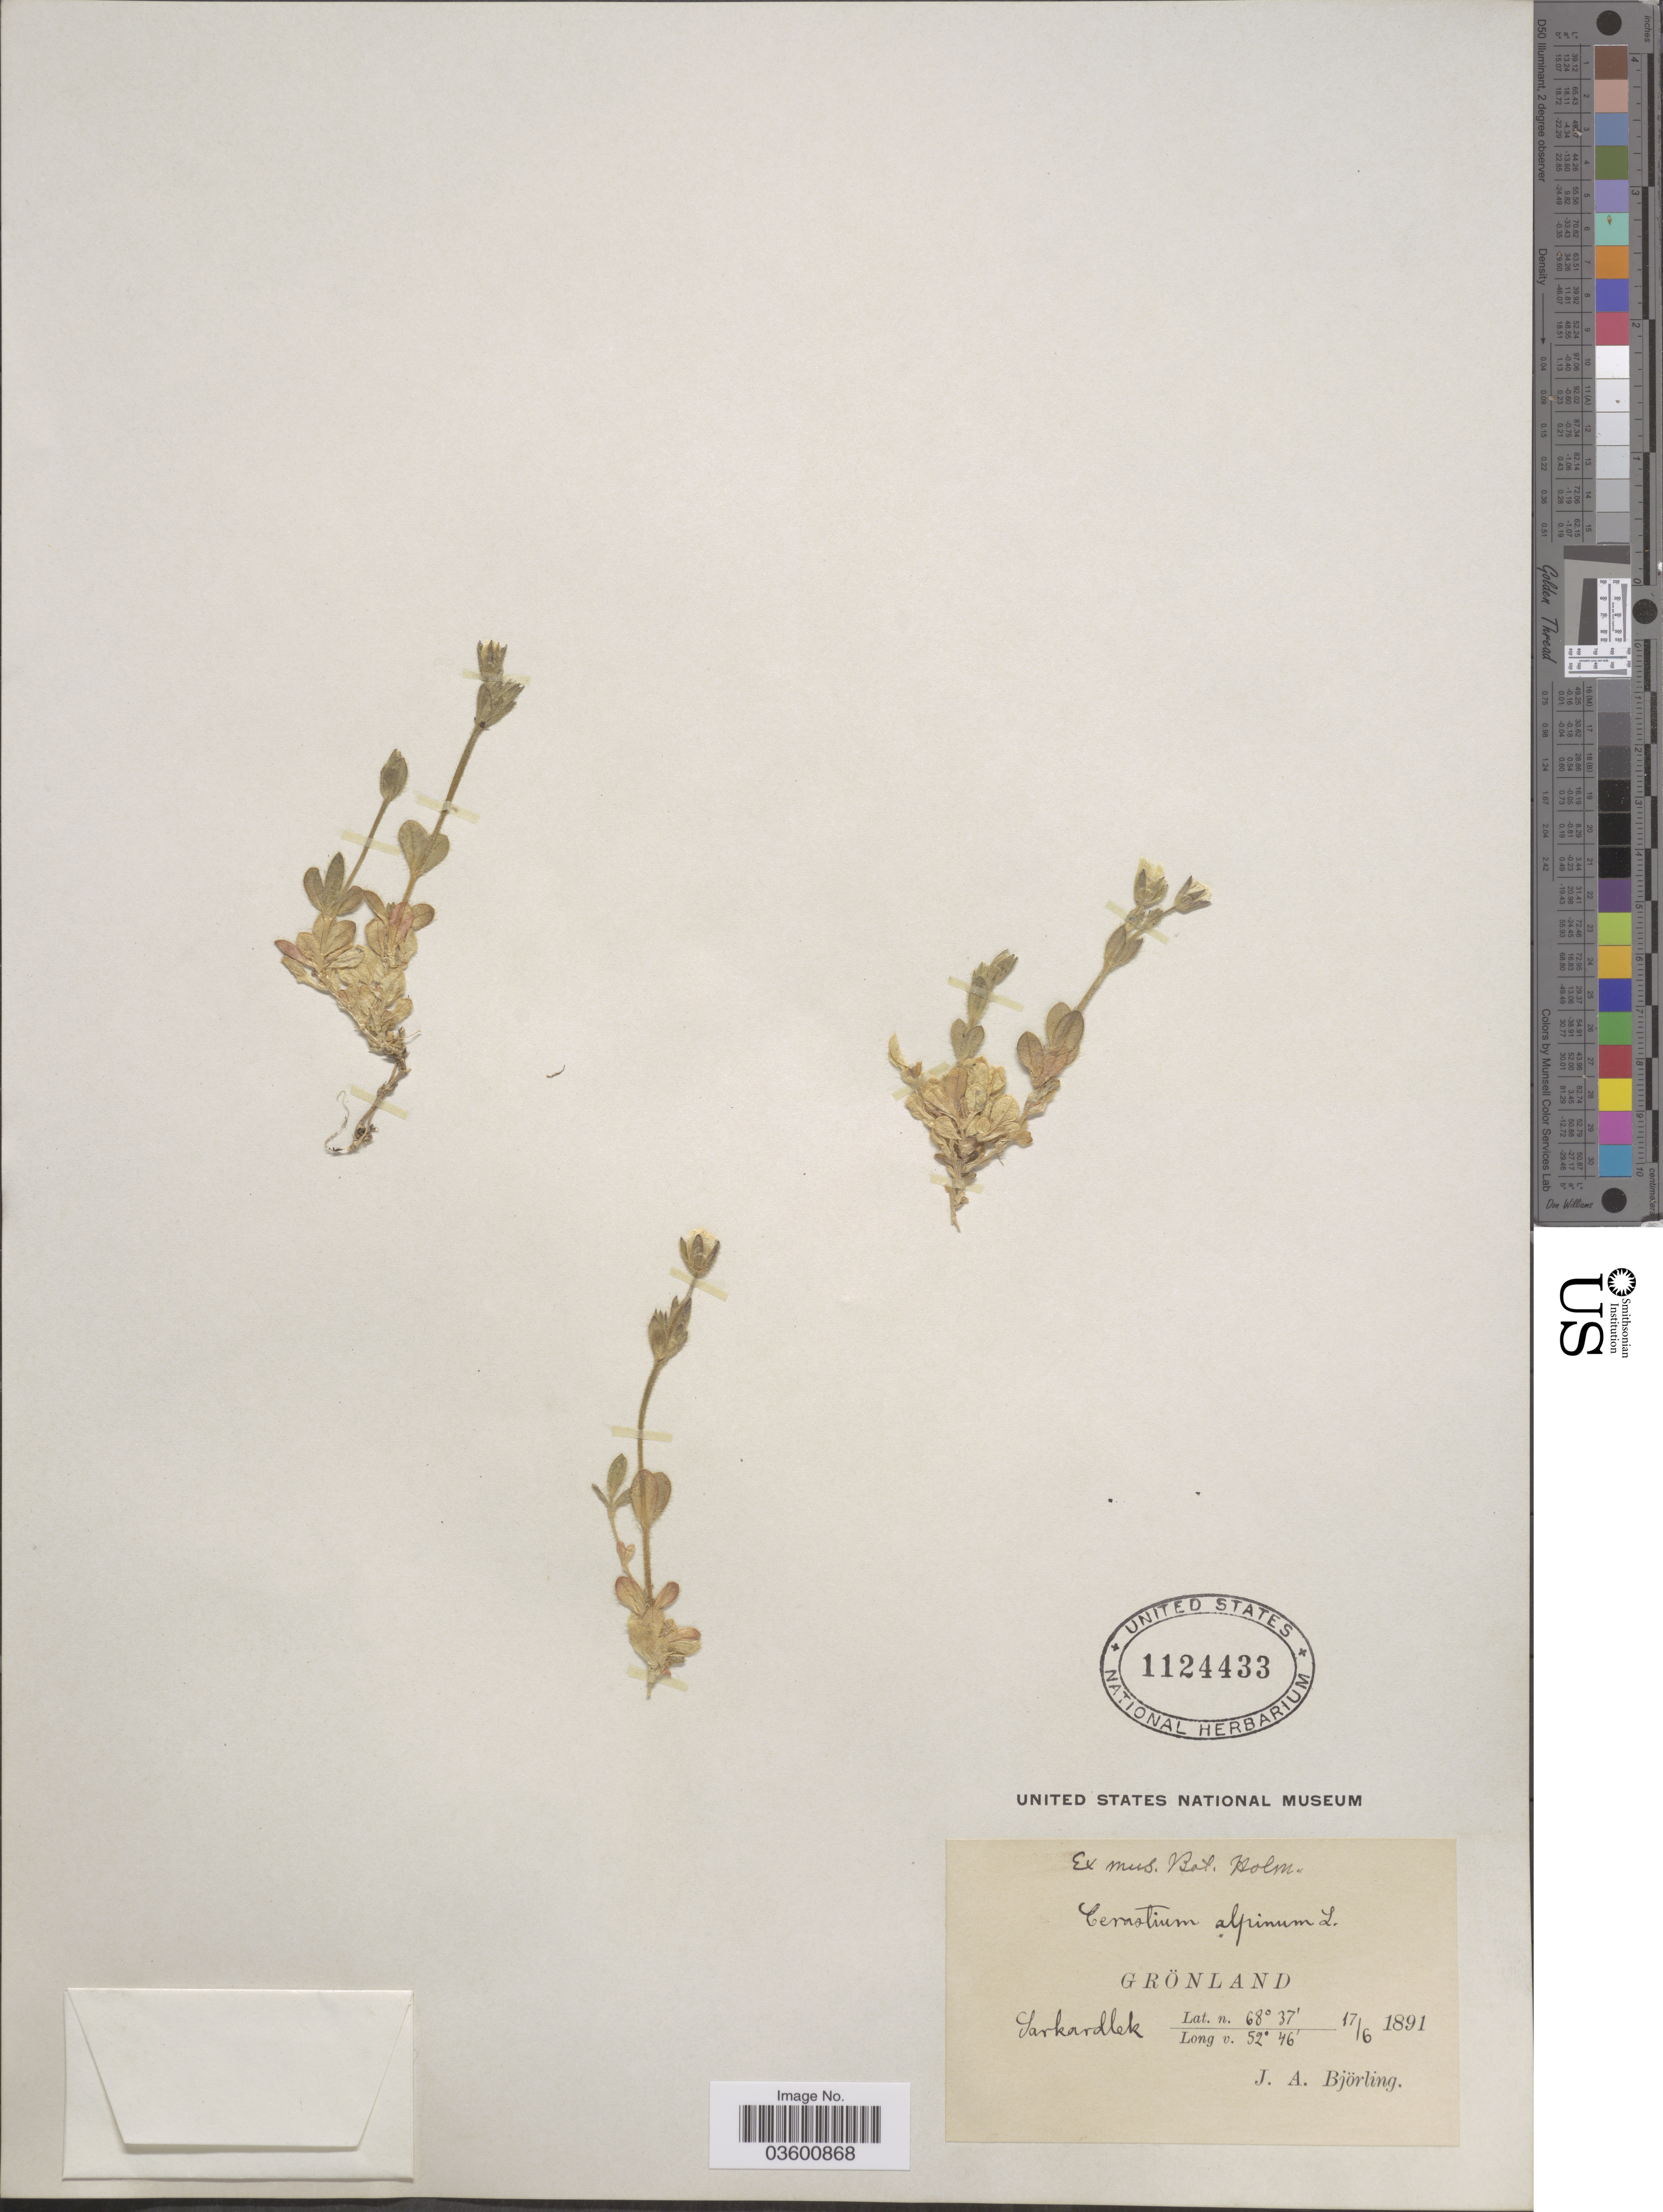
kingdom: Plantae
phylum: Tracheophyta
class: Magnoliopsida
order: Caryophyllales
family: Caryophyllaceae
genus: Cerastium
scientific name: Cerastium alpinum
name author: L.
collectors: J. Bjorling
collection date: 1891-06-17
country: Greenland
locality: Grönland. Sarkardlek.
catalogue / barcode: US 1124433